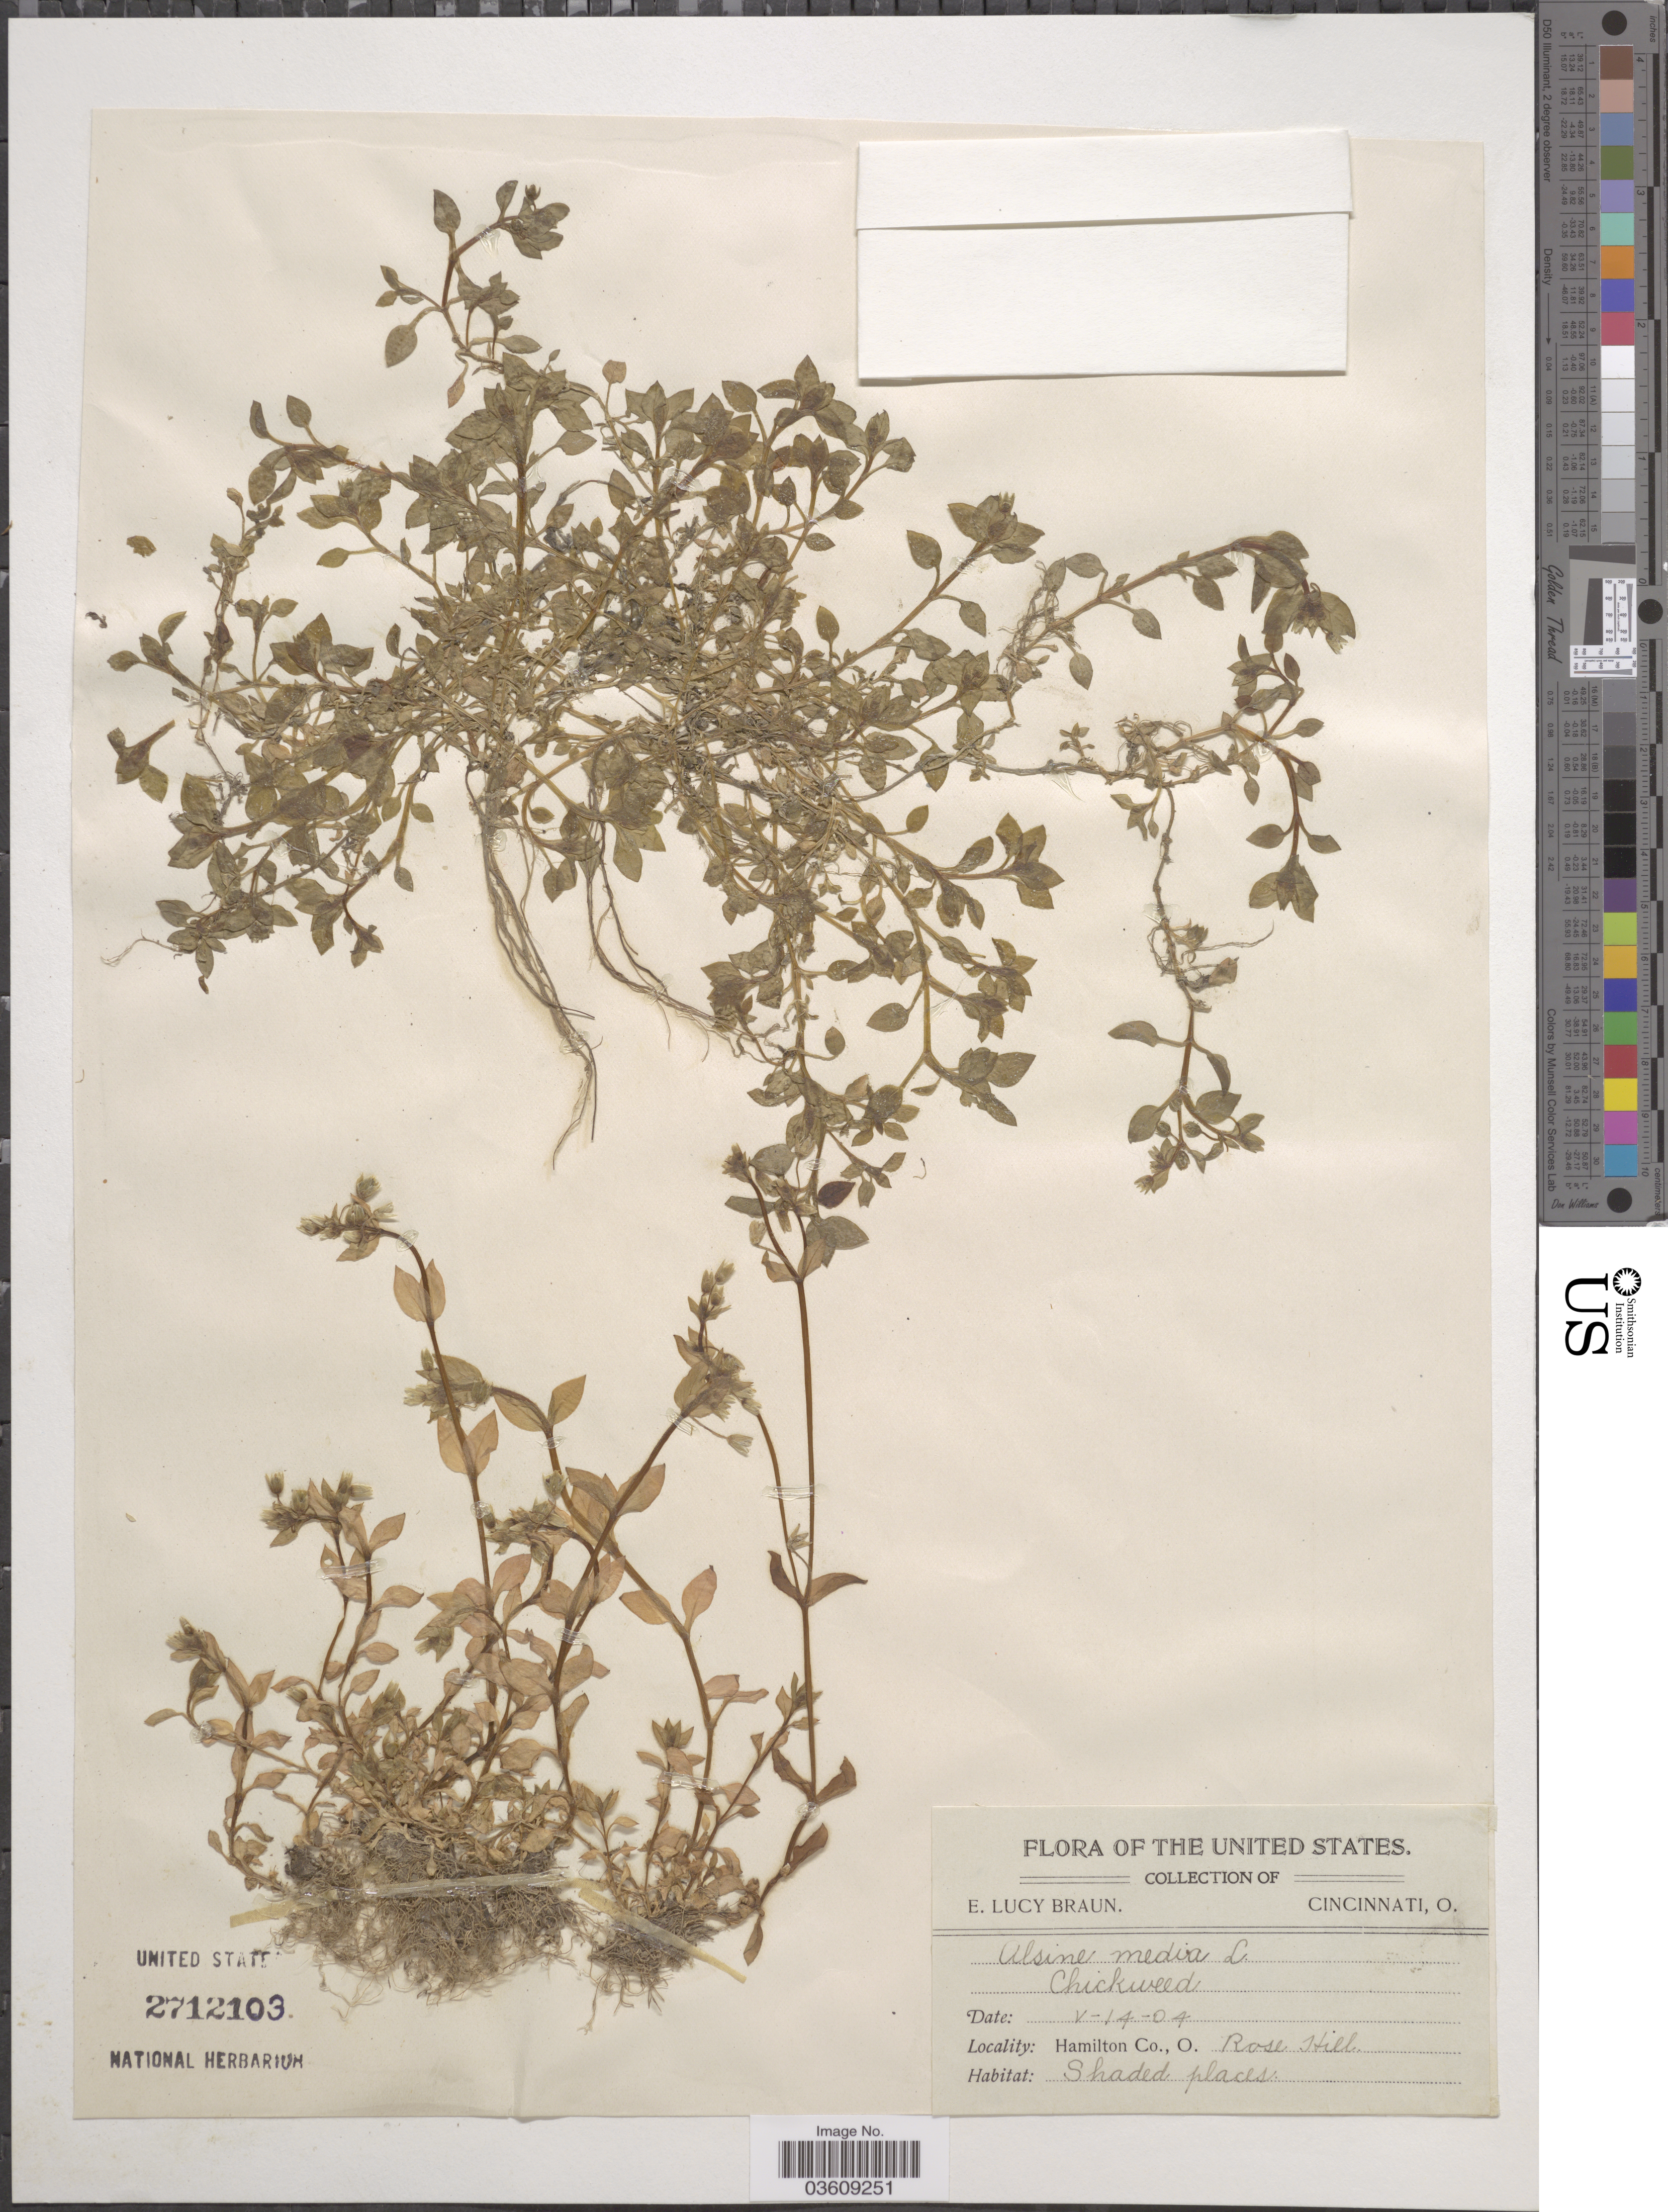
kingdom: Plantae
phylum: Tracheophyta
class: Magnoliopsida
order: Caryophyllales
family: Caryophyllaceae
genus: Stellaria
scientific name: Stellaria media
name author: (L.) Vill.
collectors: E. L. Braun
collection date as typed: Transcribed d/m/y: 14/5/4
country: United States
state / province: Ohio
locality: Hamilton Co. Rose Hill.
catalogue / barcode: US 2712103